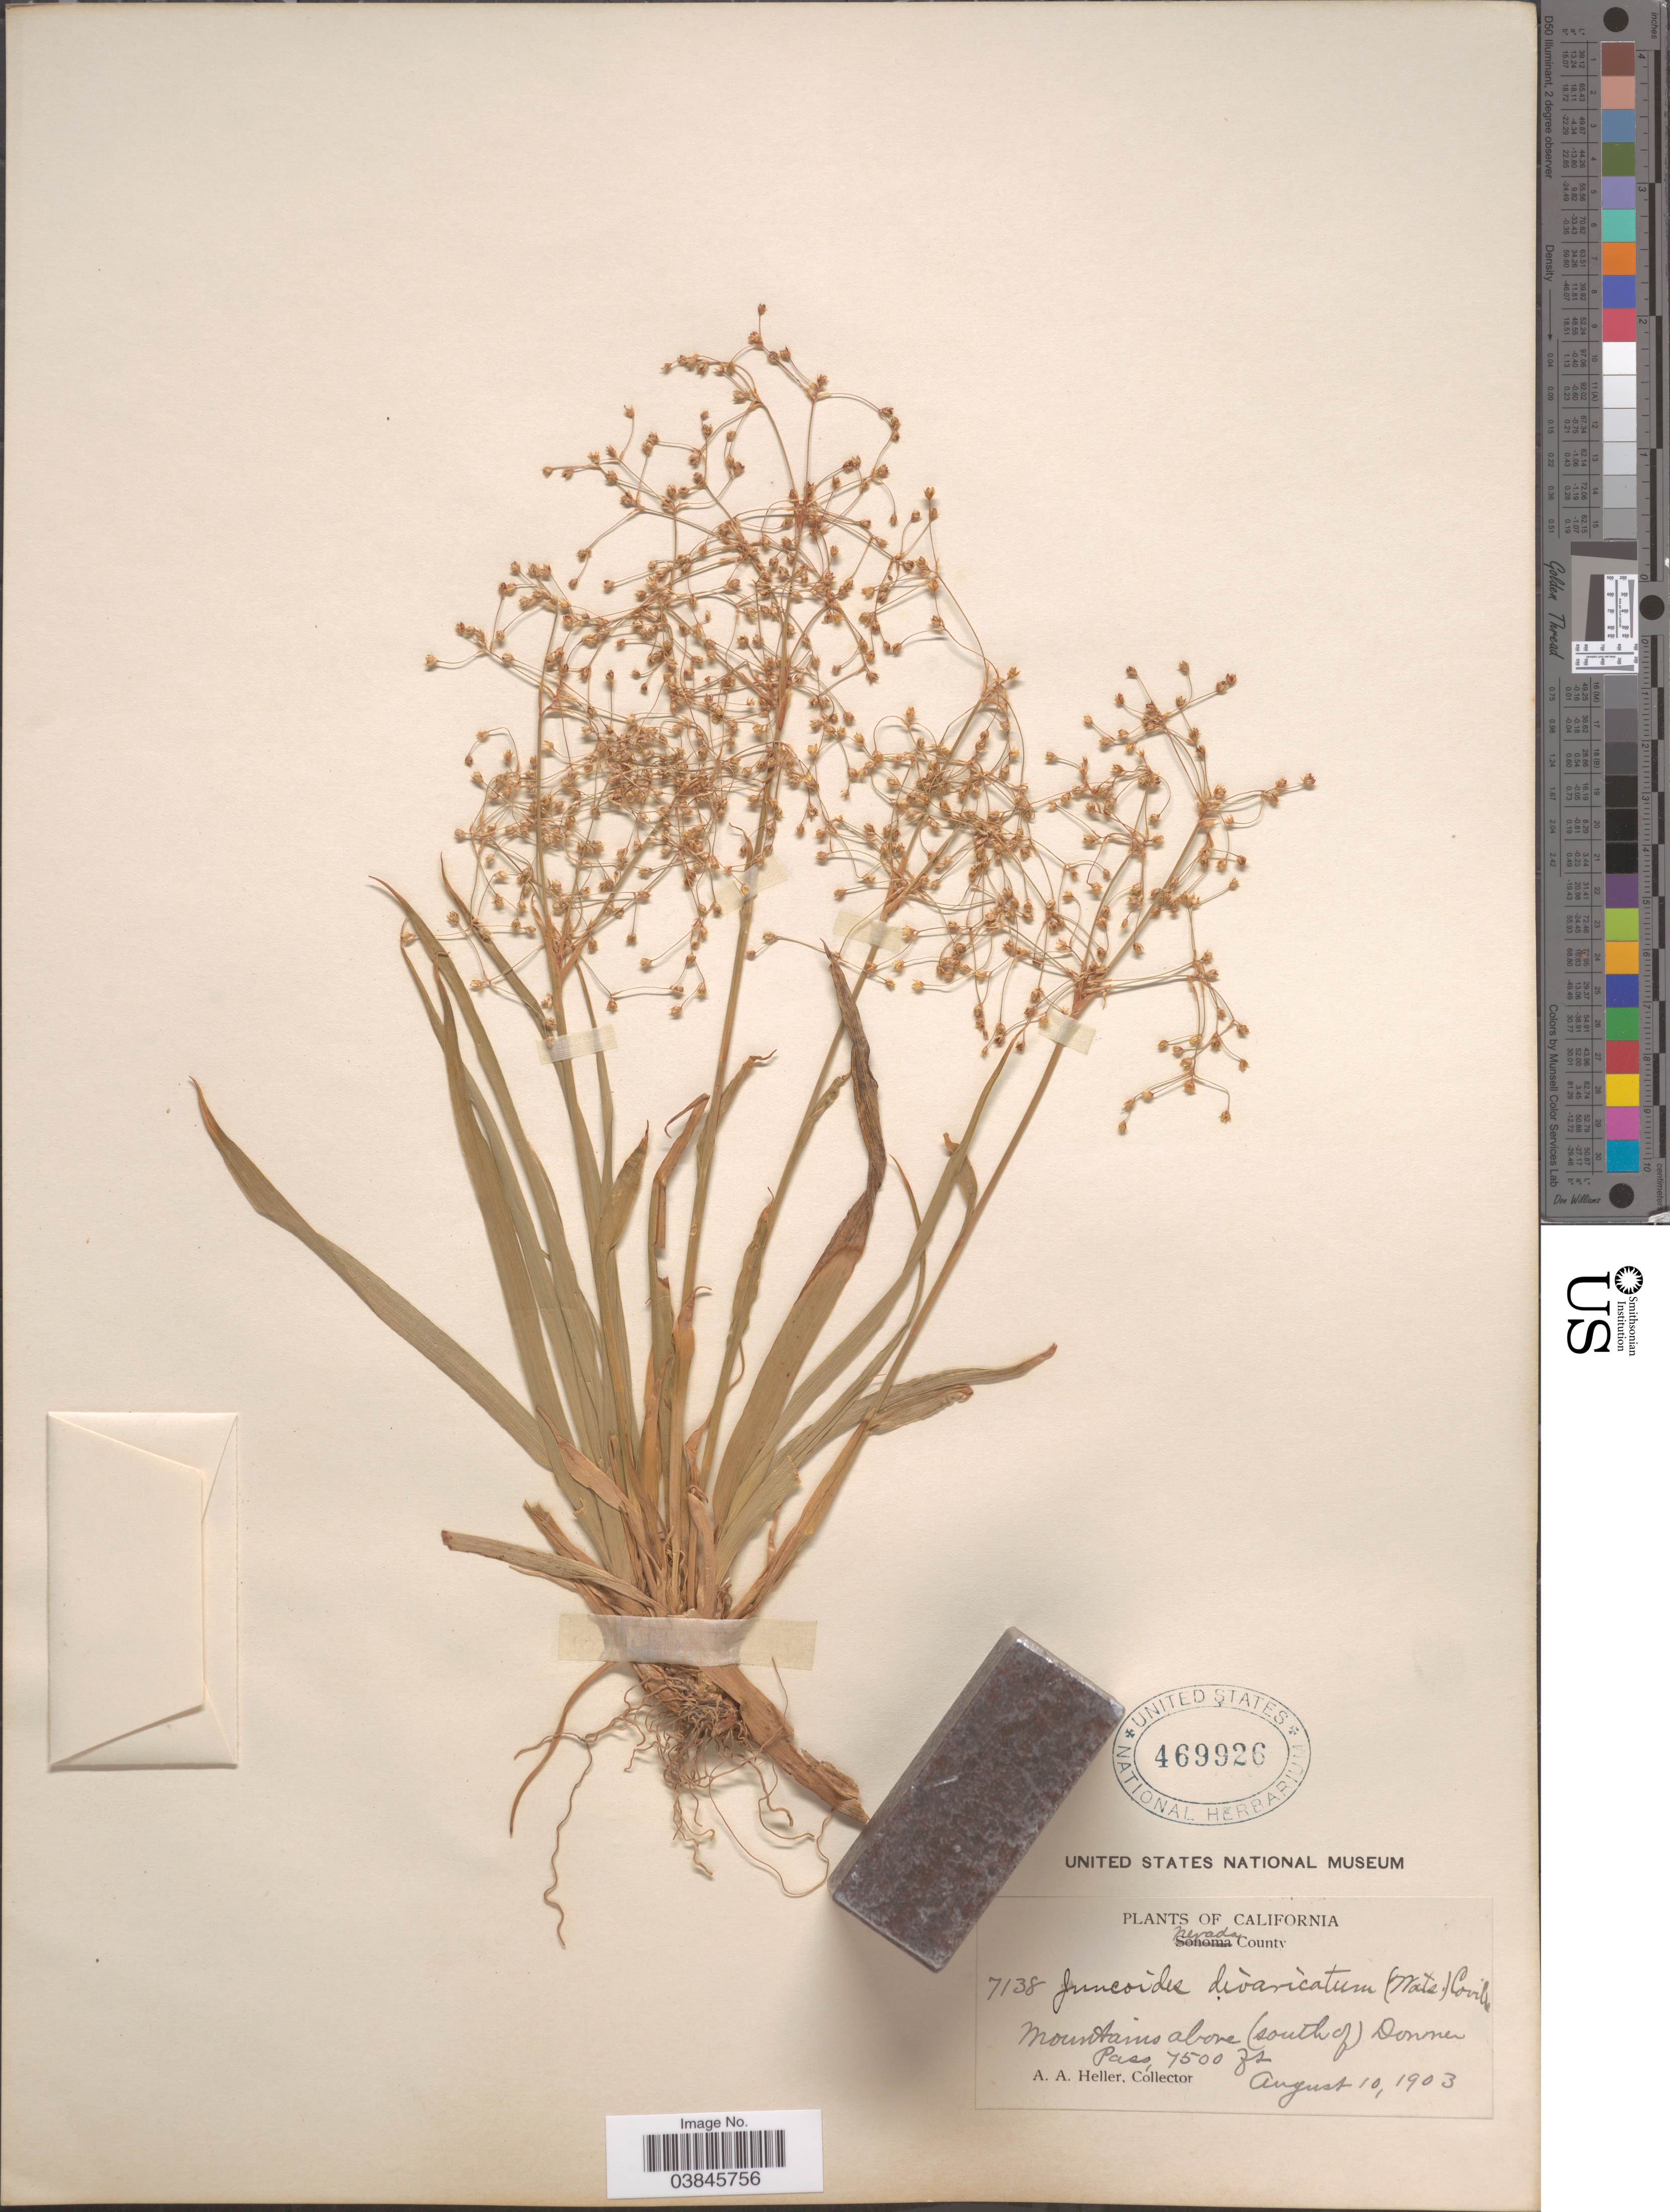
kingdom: Plantae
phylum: Tracheophyta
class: Liliopsida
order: Poales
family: Juncaceae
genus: Luzula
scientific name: Luzula divaricata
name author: S. Watson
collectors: A. A. Heller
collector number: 7138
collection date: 1903-08-10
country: United States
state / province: California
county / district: Nevada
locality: Nevada County. Mountains above (south of) Donner Pass.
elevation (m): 2286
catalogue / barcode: US 469926